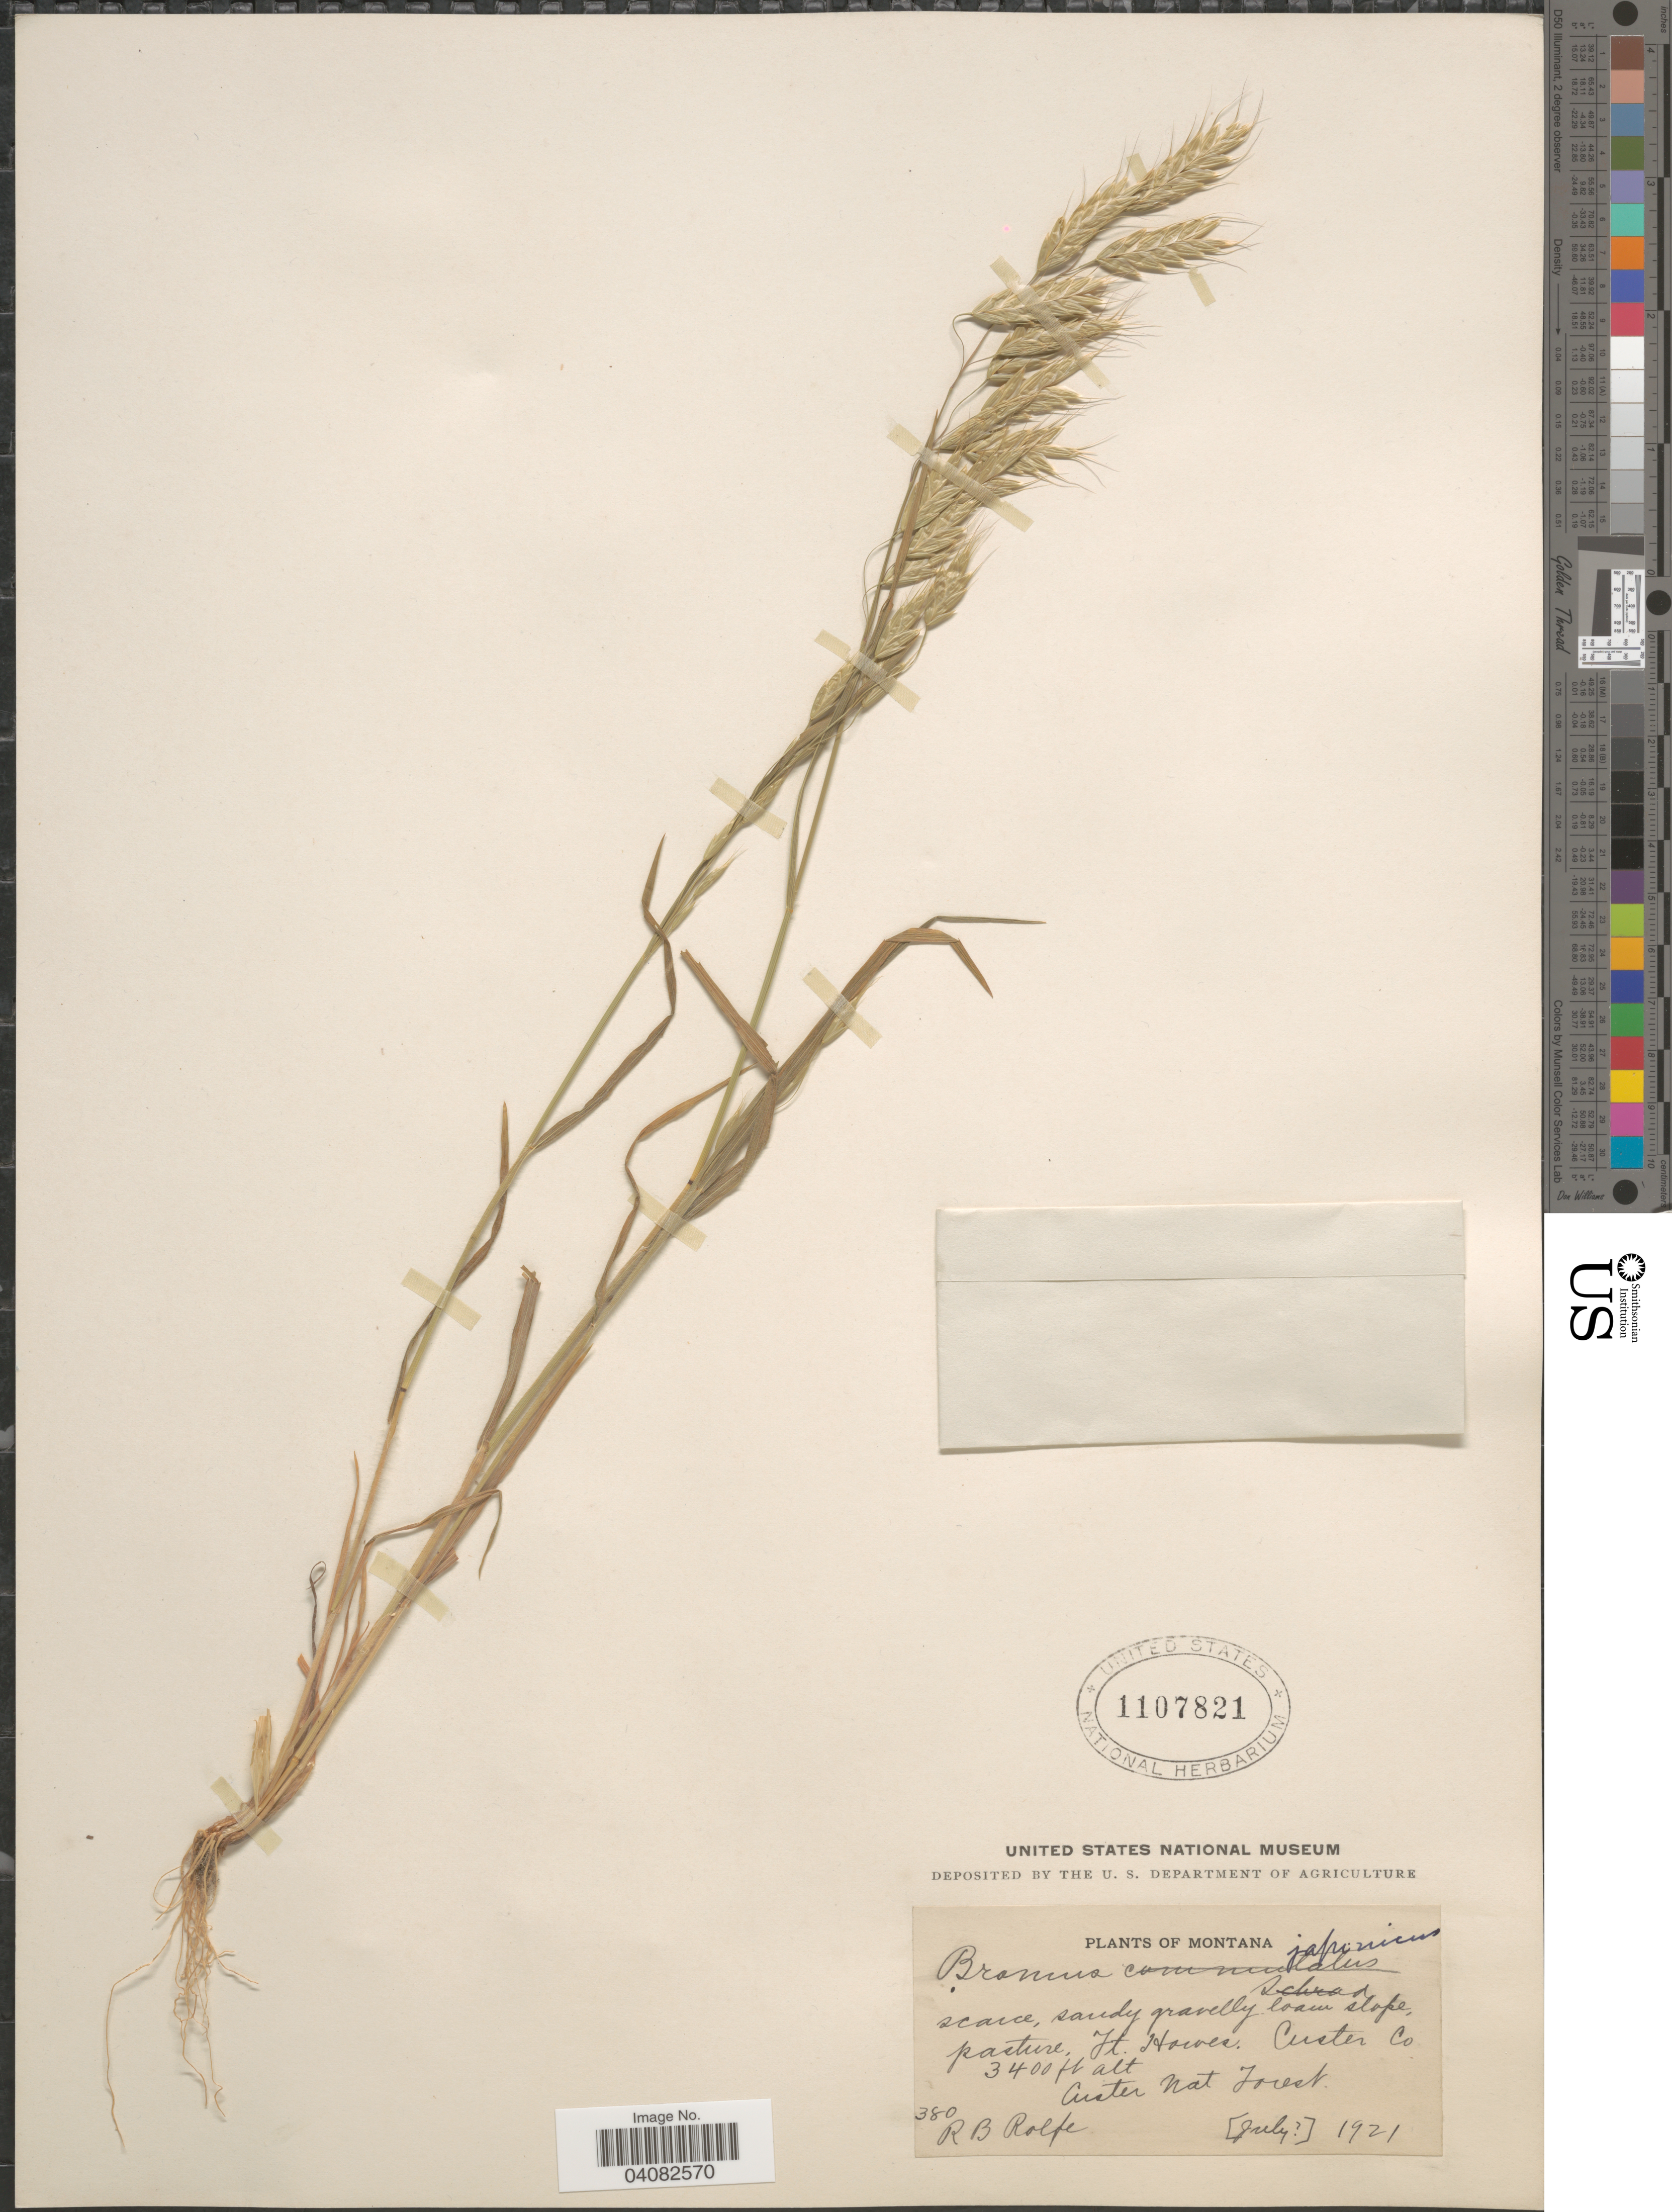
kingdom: Plantae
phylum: Tracheophyta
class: Liliopsida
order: Poales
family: Poaceae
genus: Bromus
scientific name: Bromus japonicus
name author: Houtt.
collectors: R. Rolfe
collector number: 380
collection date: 1921-07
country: United States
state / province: Montana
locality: Scarce, sandy gravelly loam slope, pasture, Ft. Howes. Custer Co. Custer Nat Forest.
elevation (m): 1036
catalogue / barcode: US 1107821